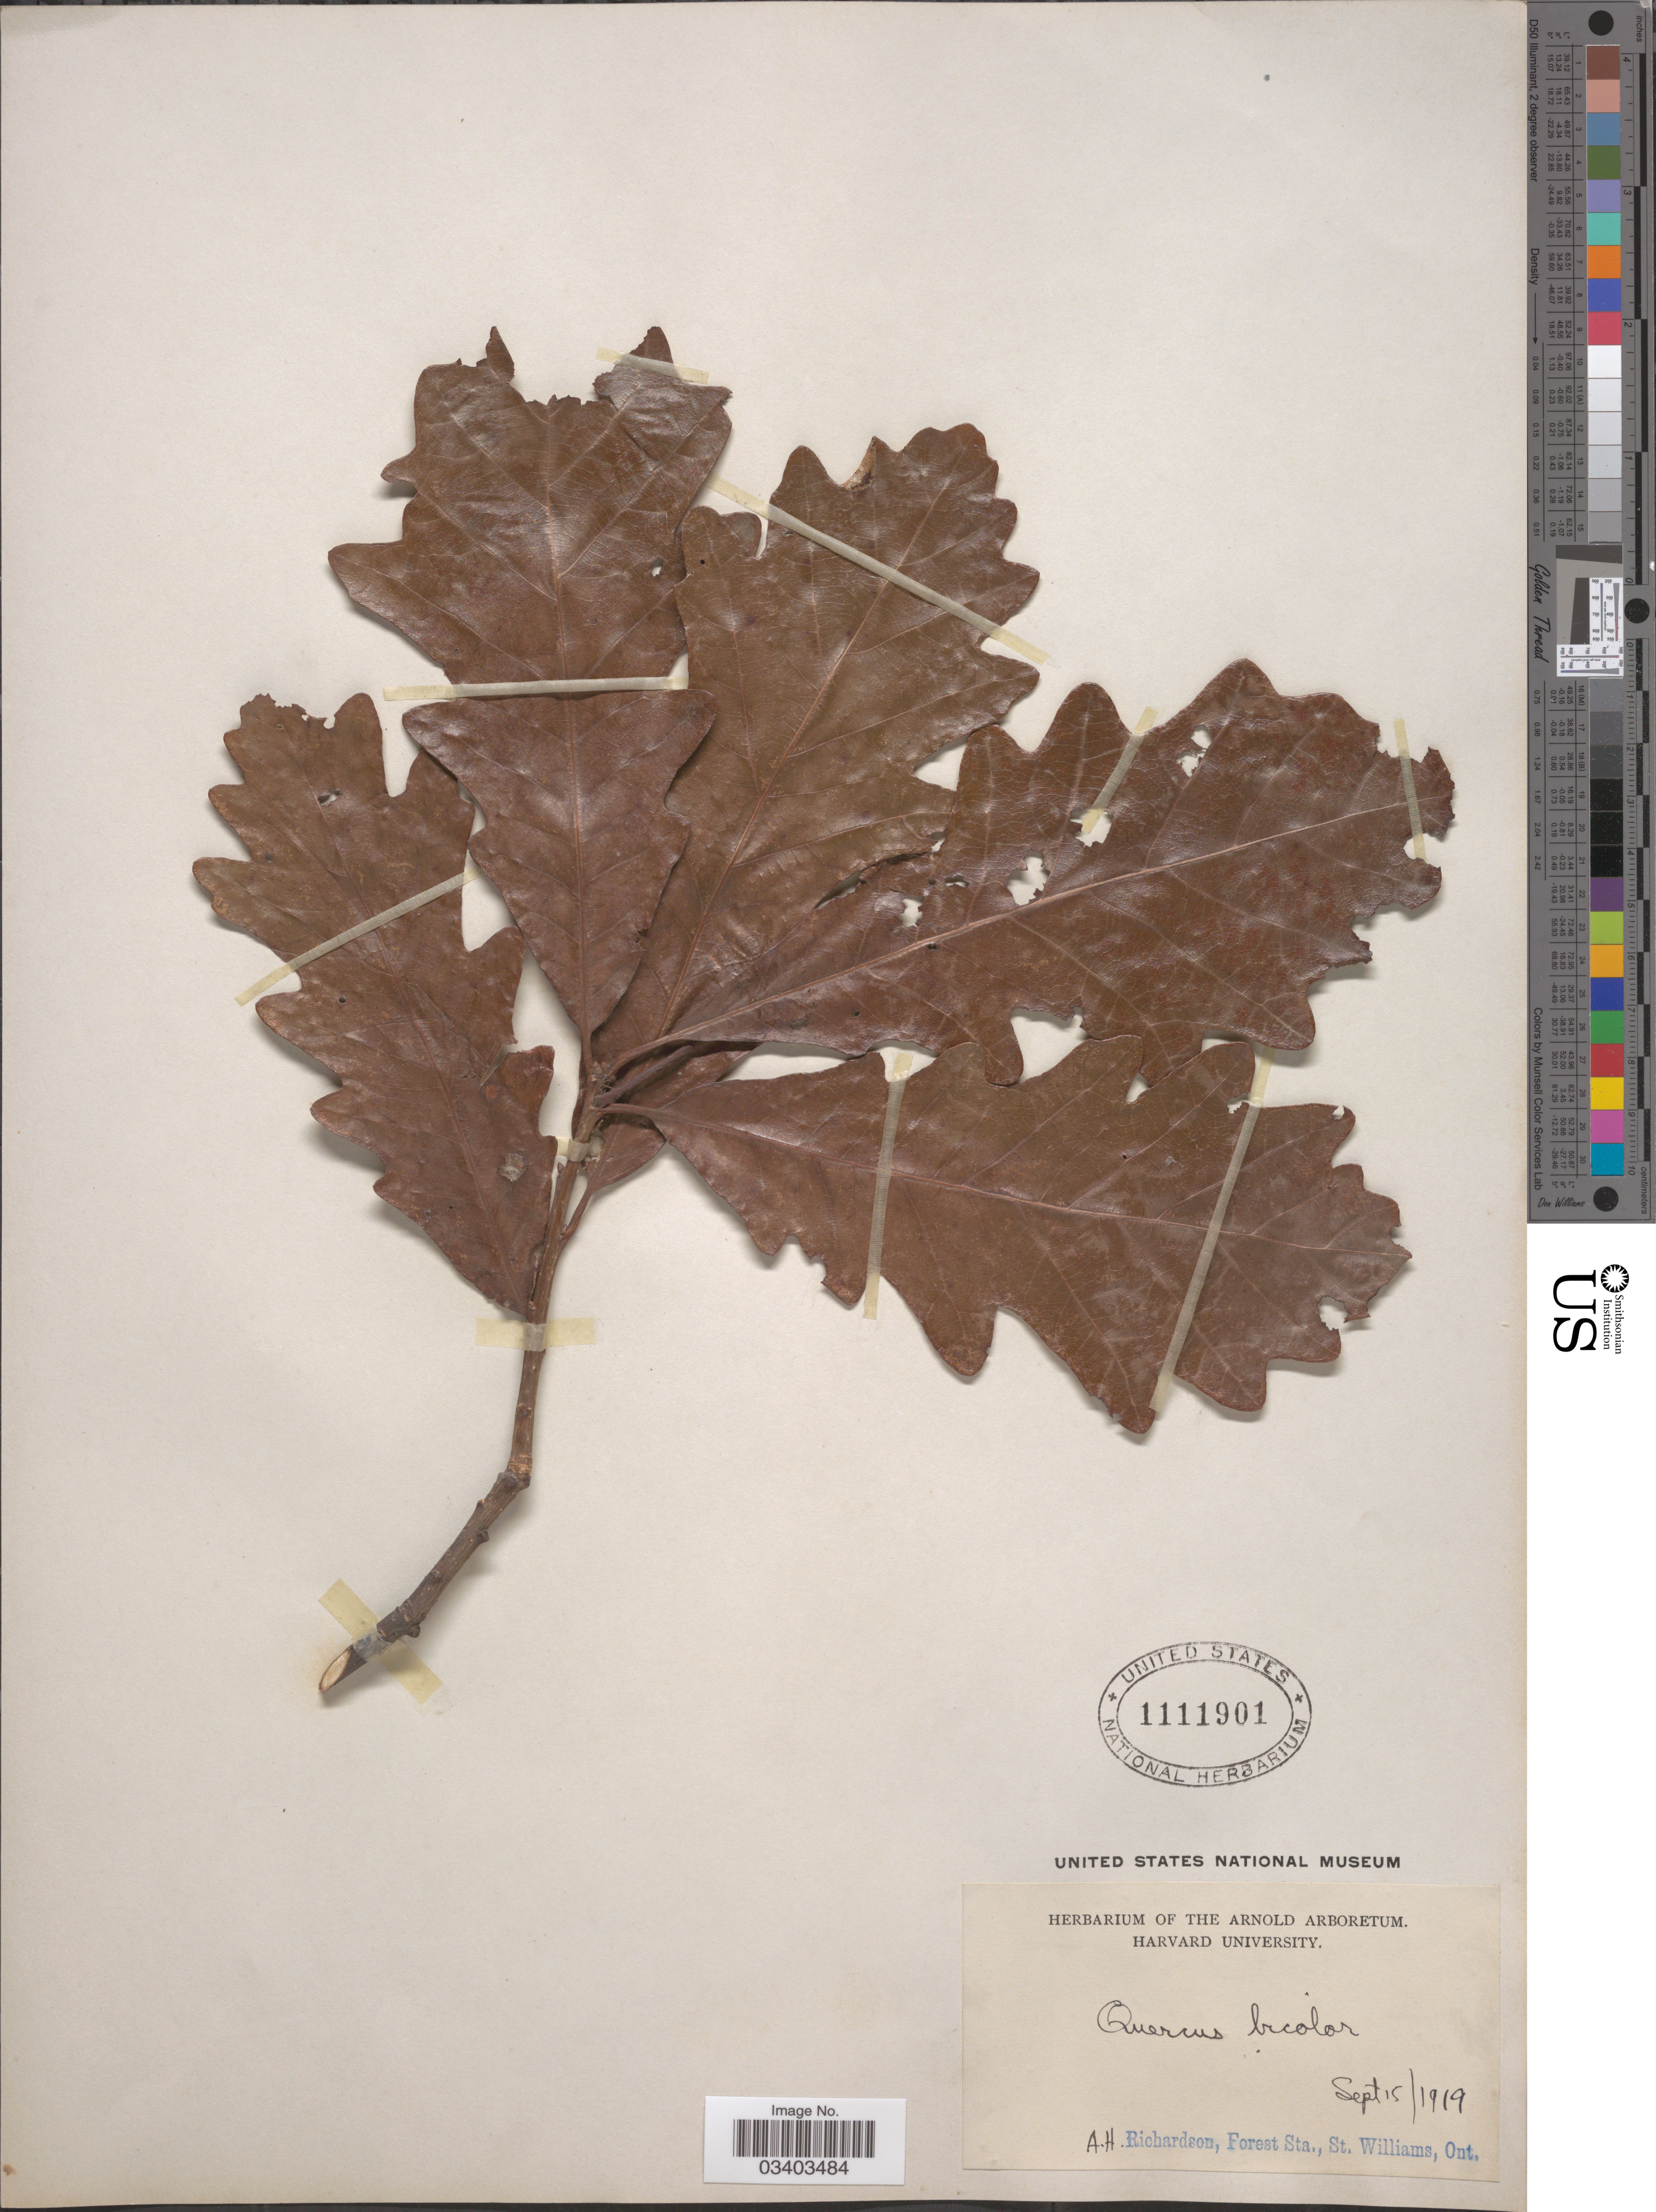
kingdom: Plantae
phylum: Tracheophyta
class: Magnoliopsida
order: Fagales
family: Fagaceae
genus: Quercus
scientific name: Quercus bicolor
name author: Willd.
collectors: A. Richardson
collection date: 1919-09-15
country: Canada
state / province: Ontario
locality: Forest Sta., St. Williams.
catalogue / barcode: US 1111901